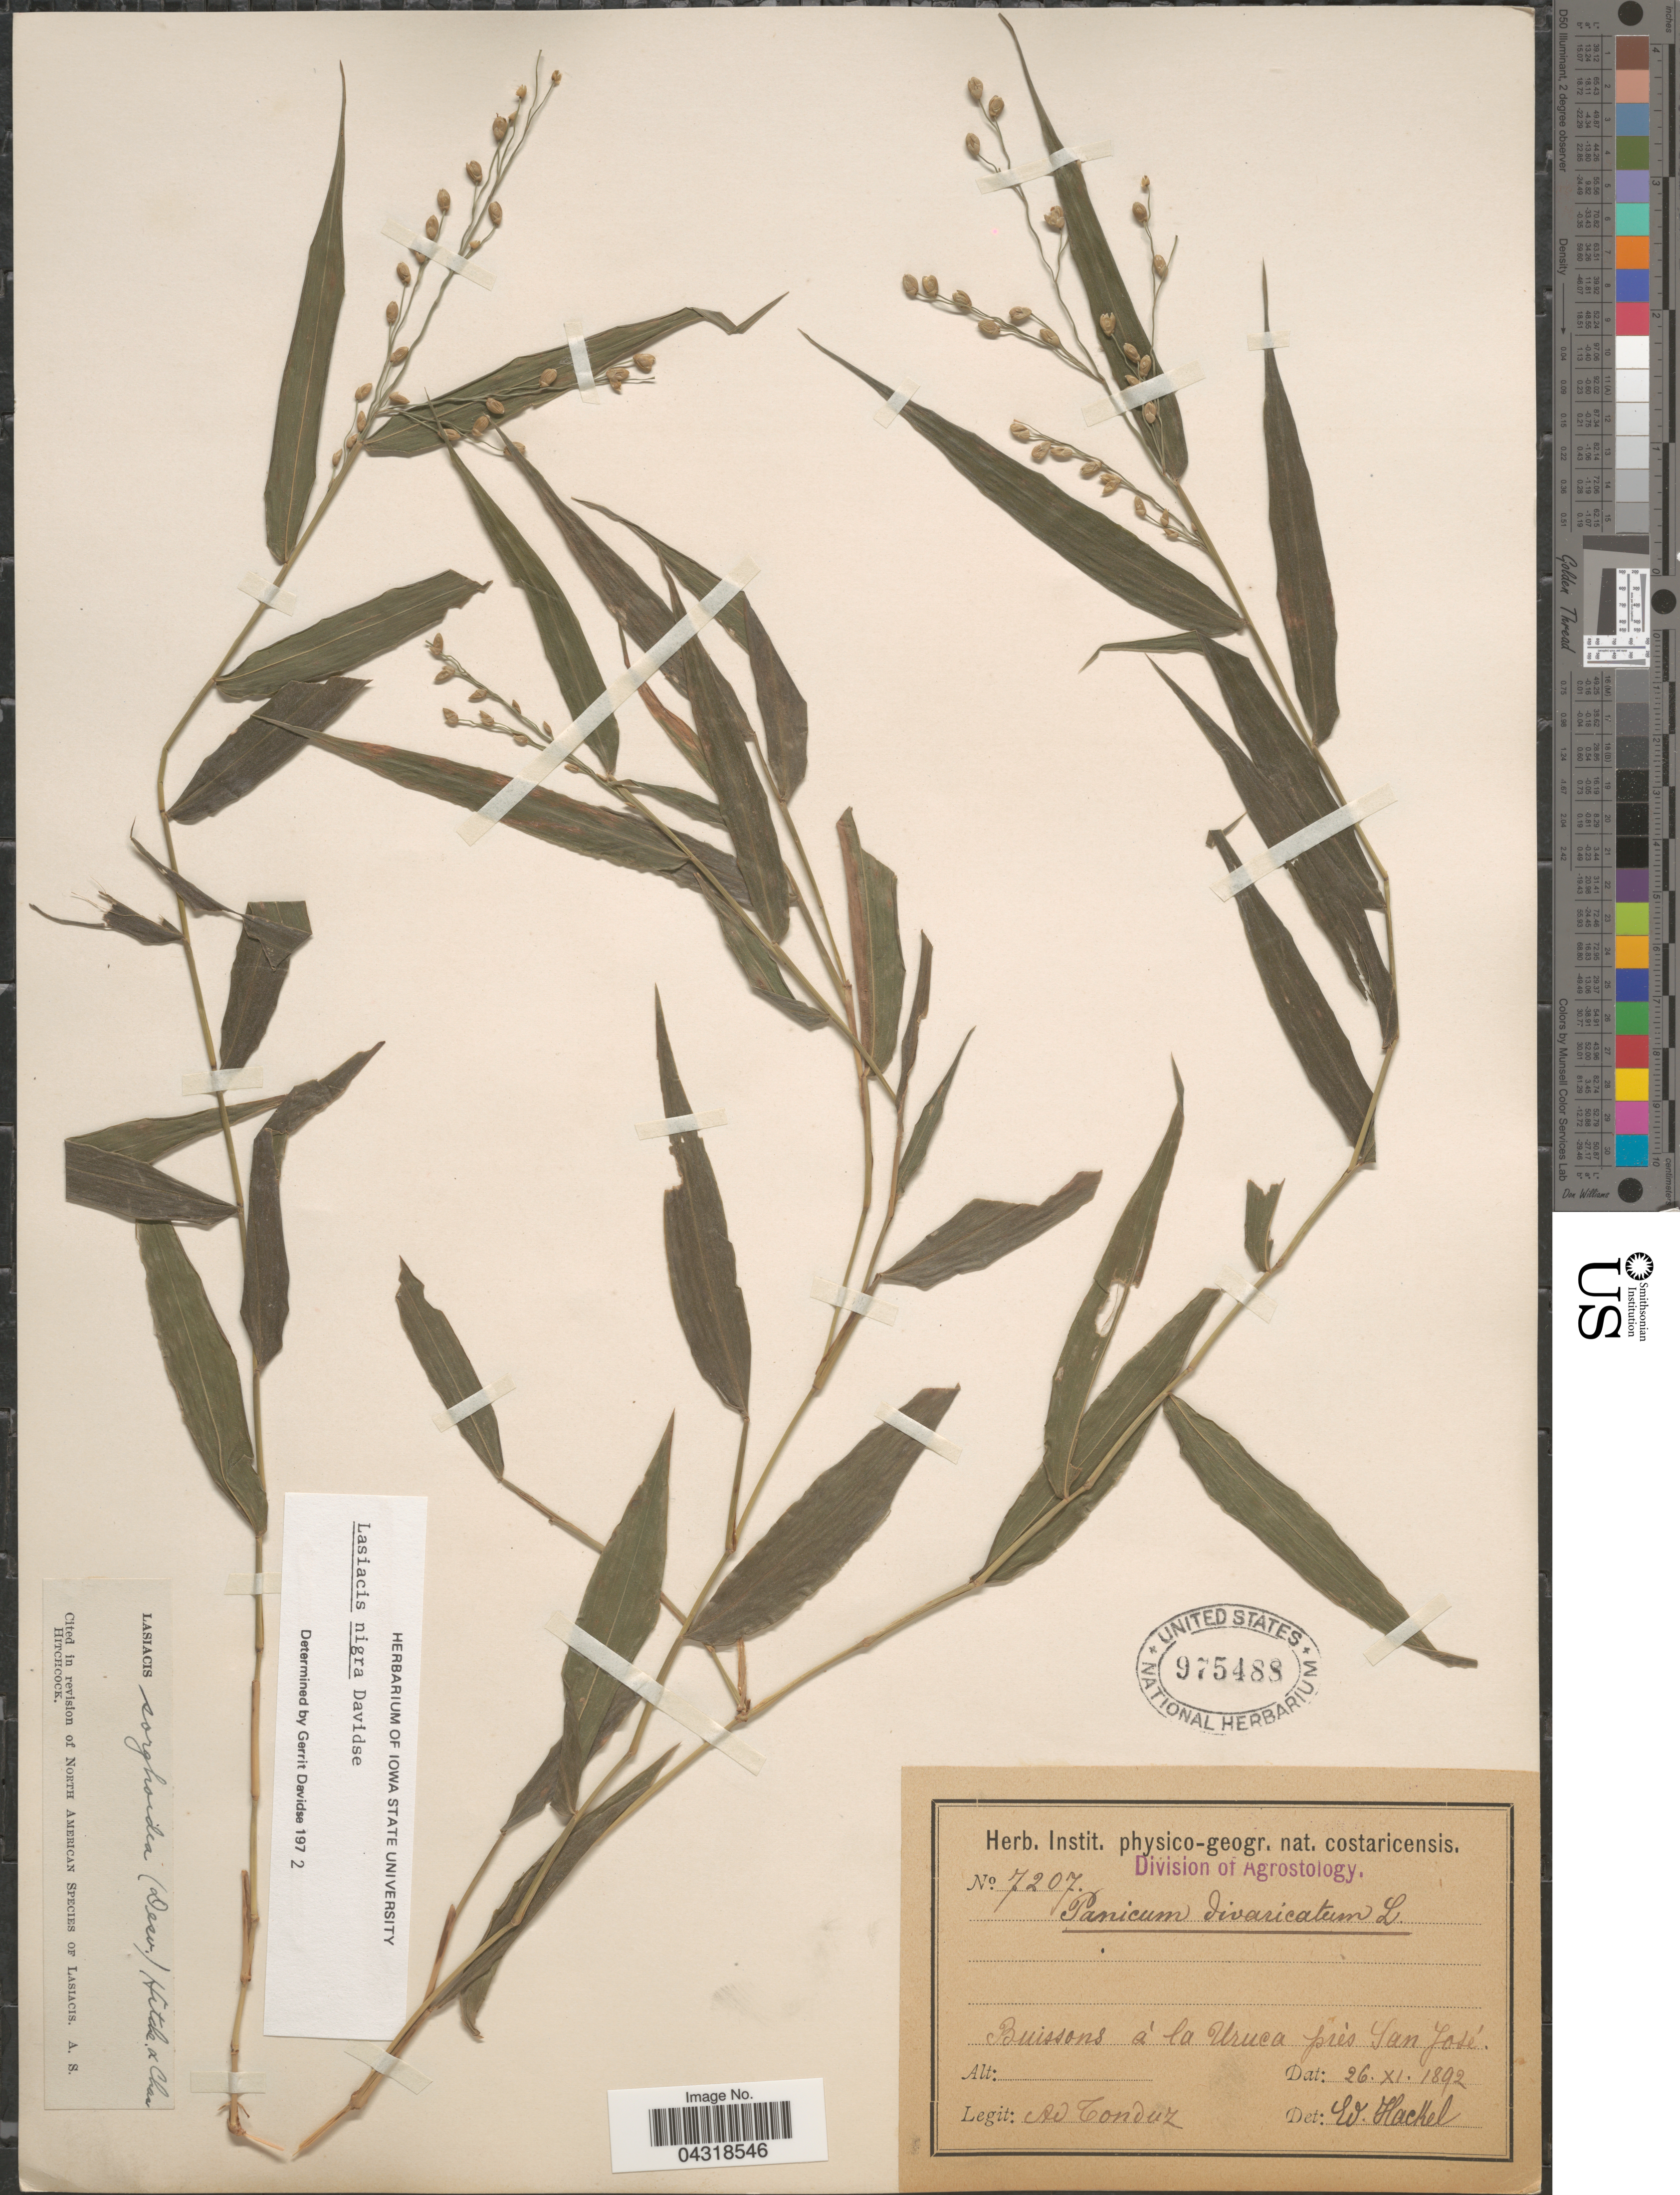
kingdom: Plantae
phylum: Tracheophyta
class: Liliopsida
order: Poales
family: Poaceae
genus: Lasiacis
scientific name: Lasiacis nigra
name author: Davidse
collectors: A. Tonduz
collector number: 7207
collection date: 1892-11-26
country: Costa Rica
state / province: San José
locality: Buissons à la Uruca près San José.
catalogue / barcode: US 975488